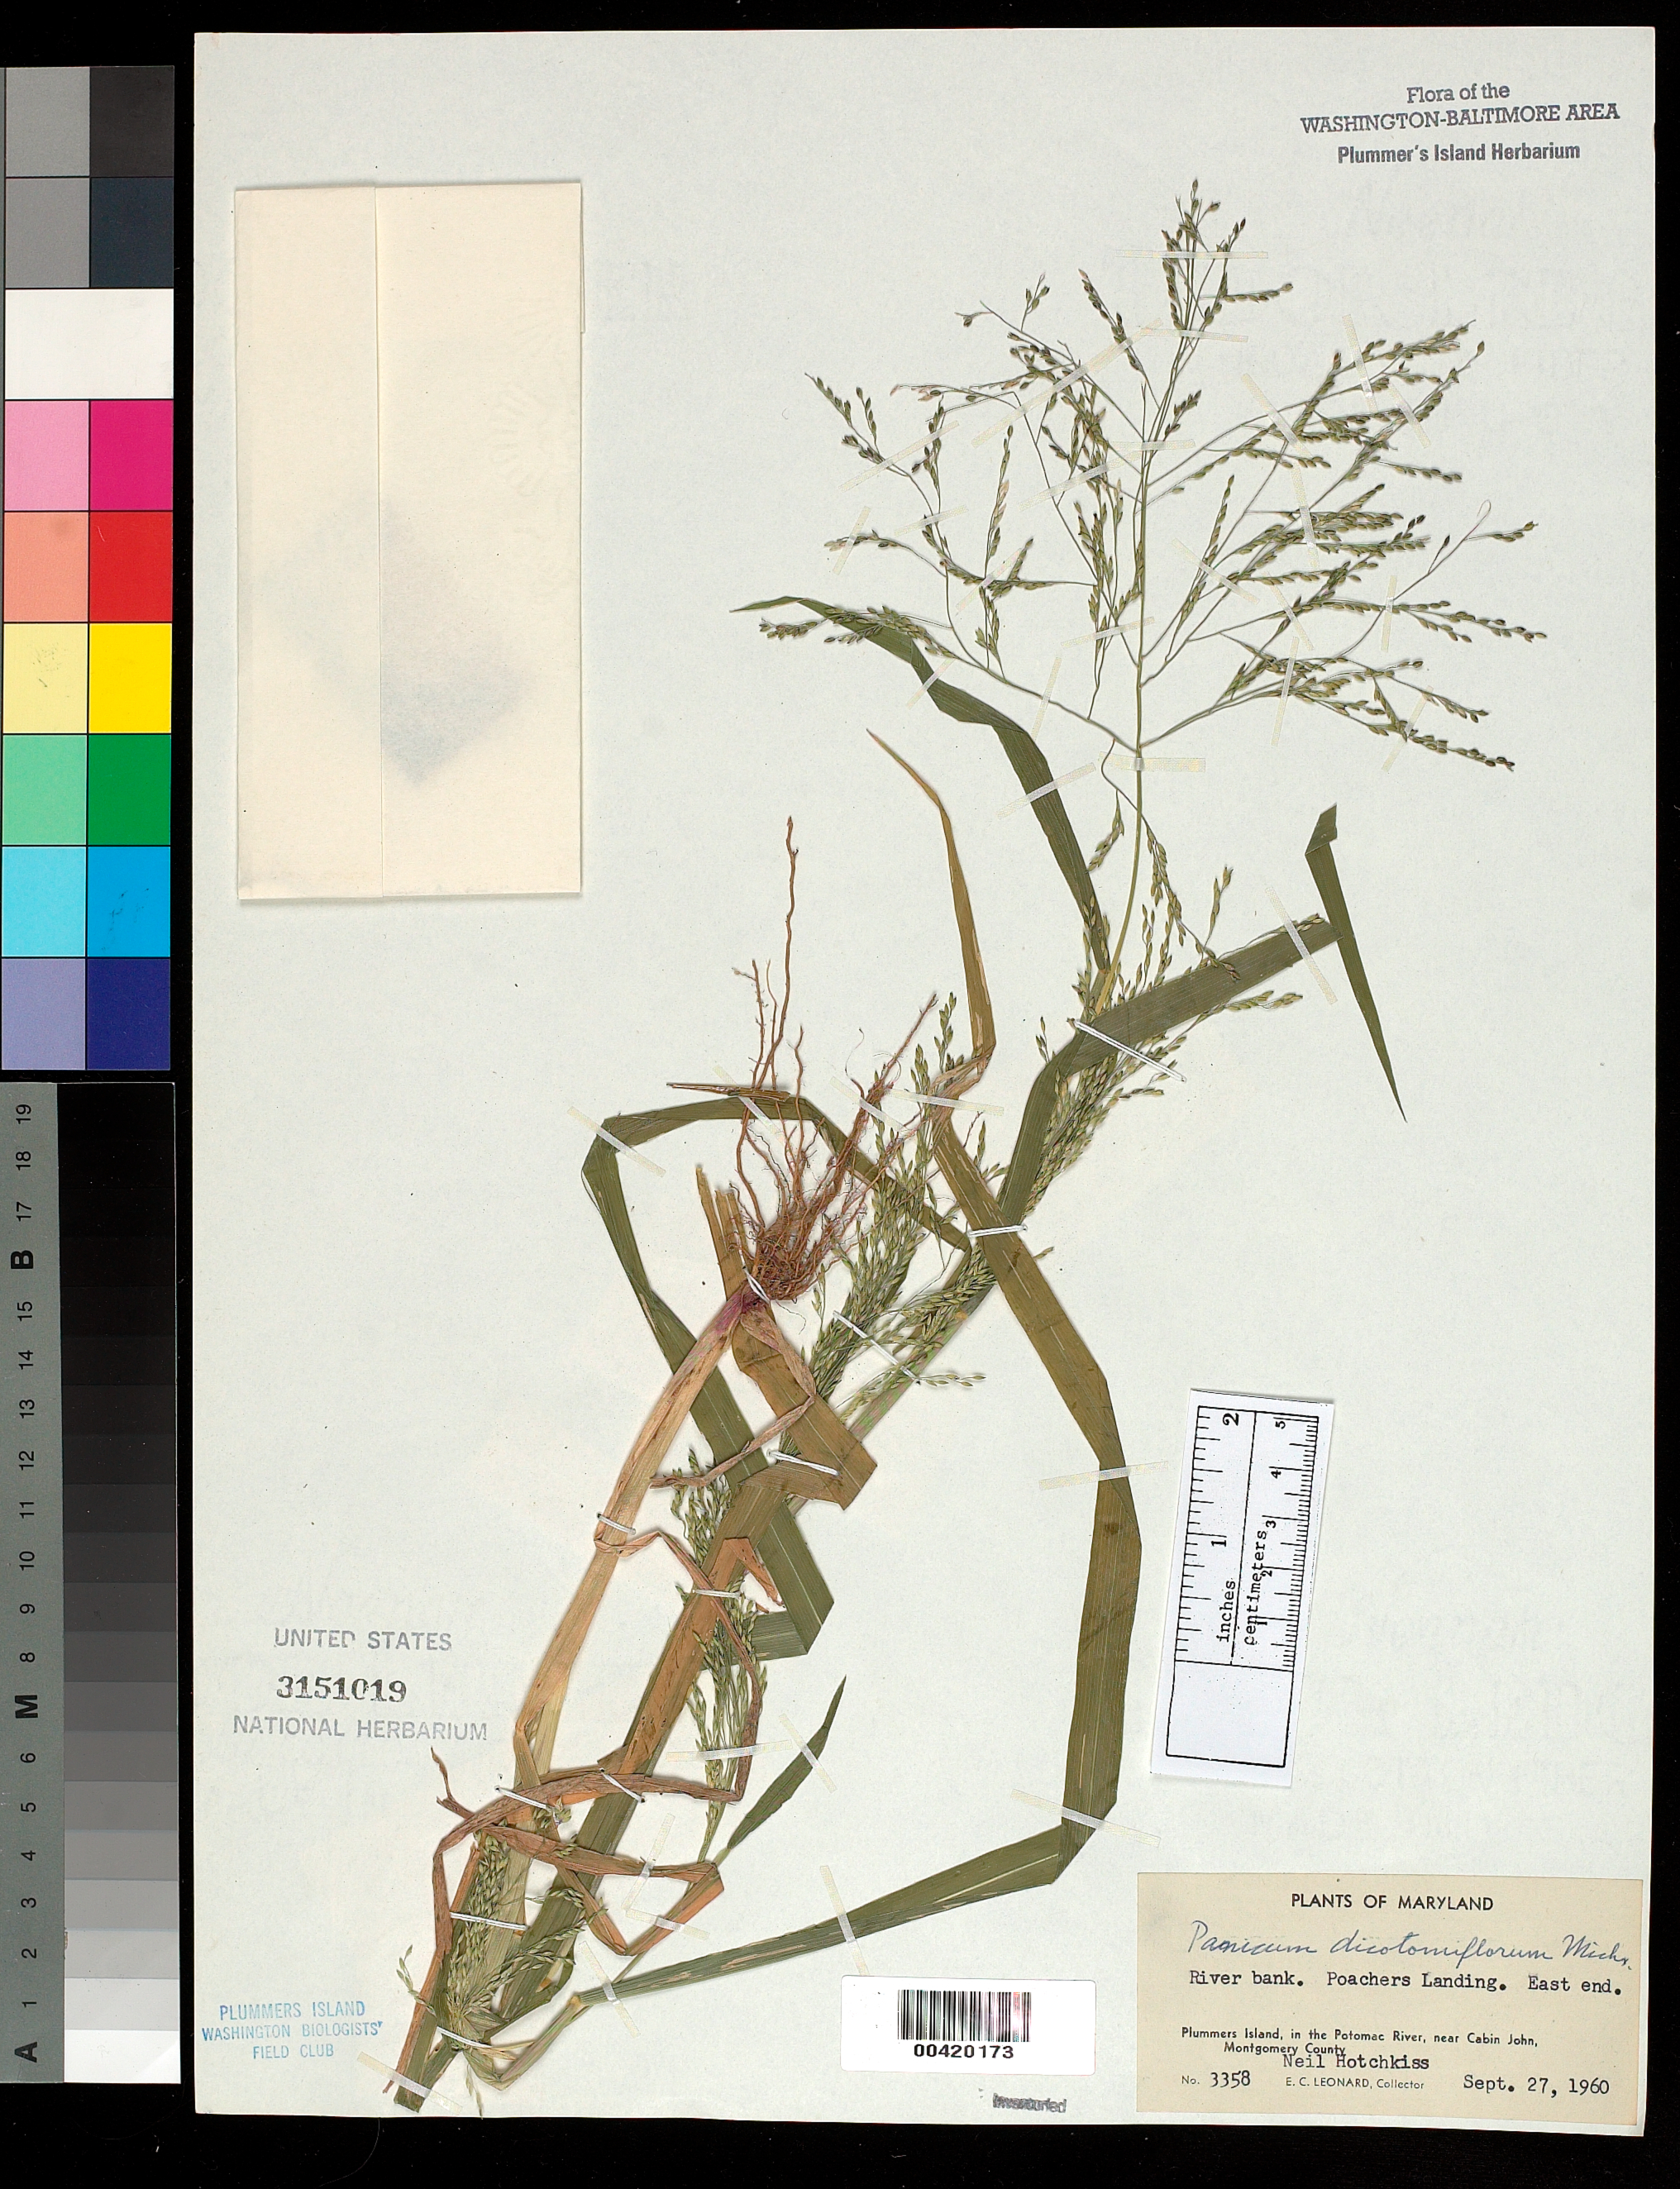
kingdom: Plantae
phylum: Tracheophyta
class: Liliopsida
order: Poales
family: Poaceae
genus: Panicum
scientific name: Panicum dichotomiflorum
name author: Michx.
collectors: E. C. Leonard & N. Hotchkiss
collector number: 3358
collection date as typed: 27 Sep 1960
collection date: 1960-09-27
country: United States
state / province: Maryland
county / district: Montgomery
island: Plummers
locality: Plummer's Island; Poachers Landing, east end C. & O. Canal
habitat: River bank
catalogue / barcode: US 3151019